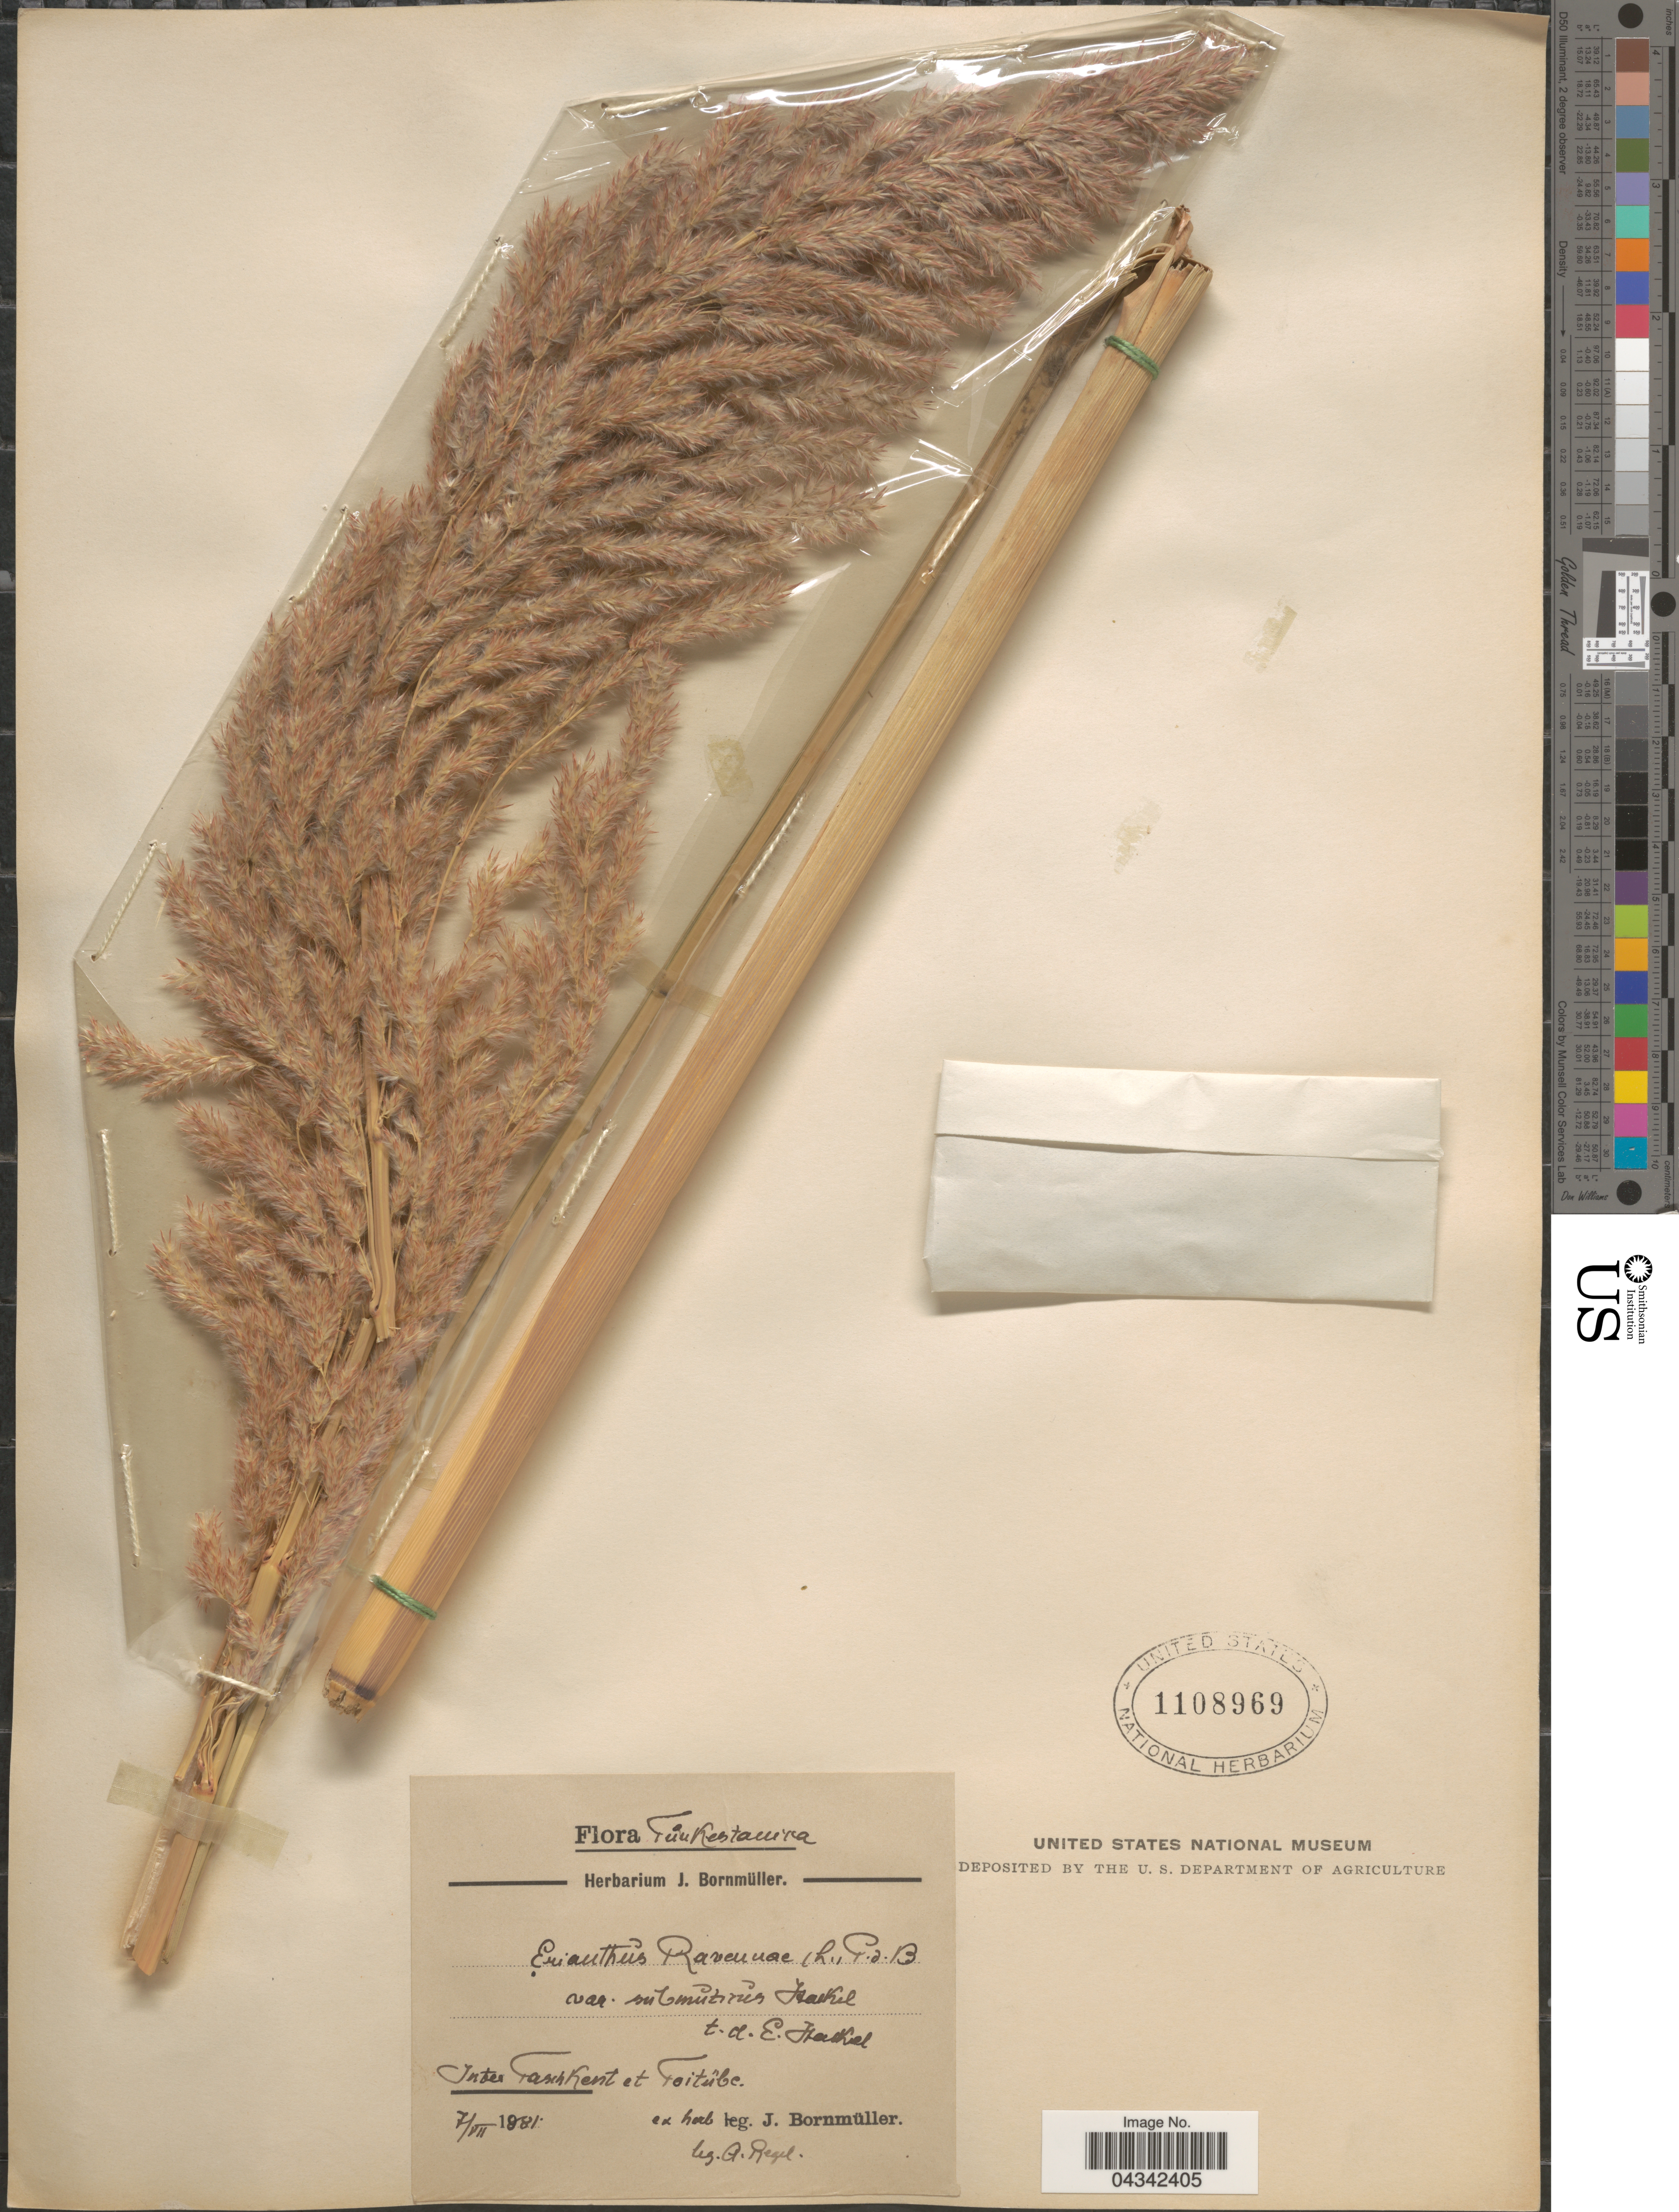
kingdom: Plantae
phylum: Tracheophyta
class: Liliopsida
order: Poales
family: Poaceae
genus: Tripidium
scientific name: Tripidium ravennae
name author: (L.) H. Scholz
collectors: A. Regel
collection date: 1981-07-07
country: Uzbekistan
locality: Turkestanica. Inter Taschkent et Toitübe.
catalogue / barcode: US 1108969